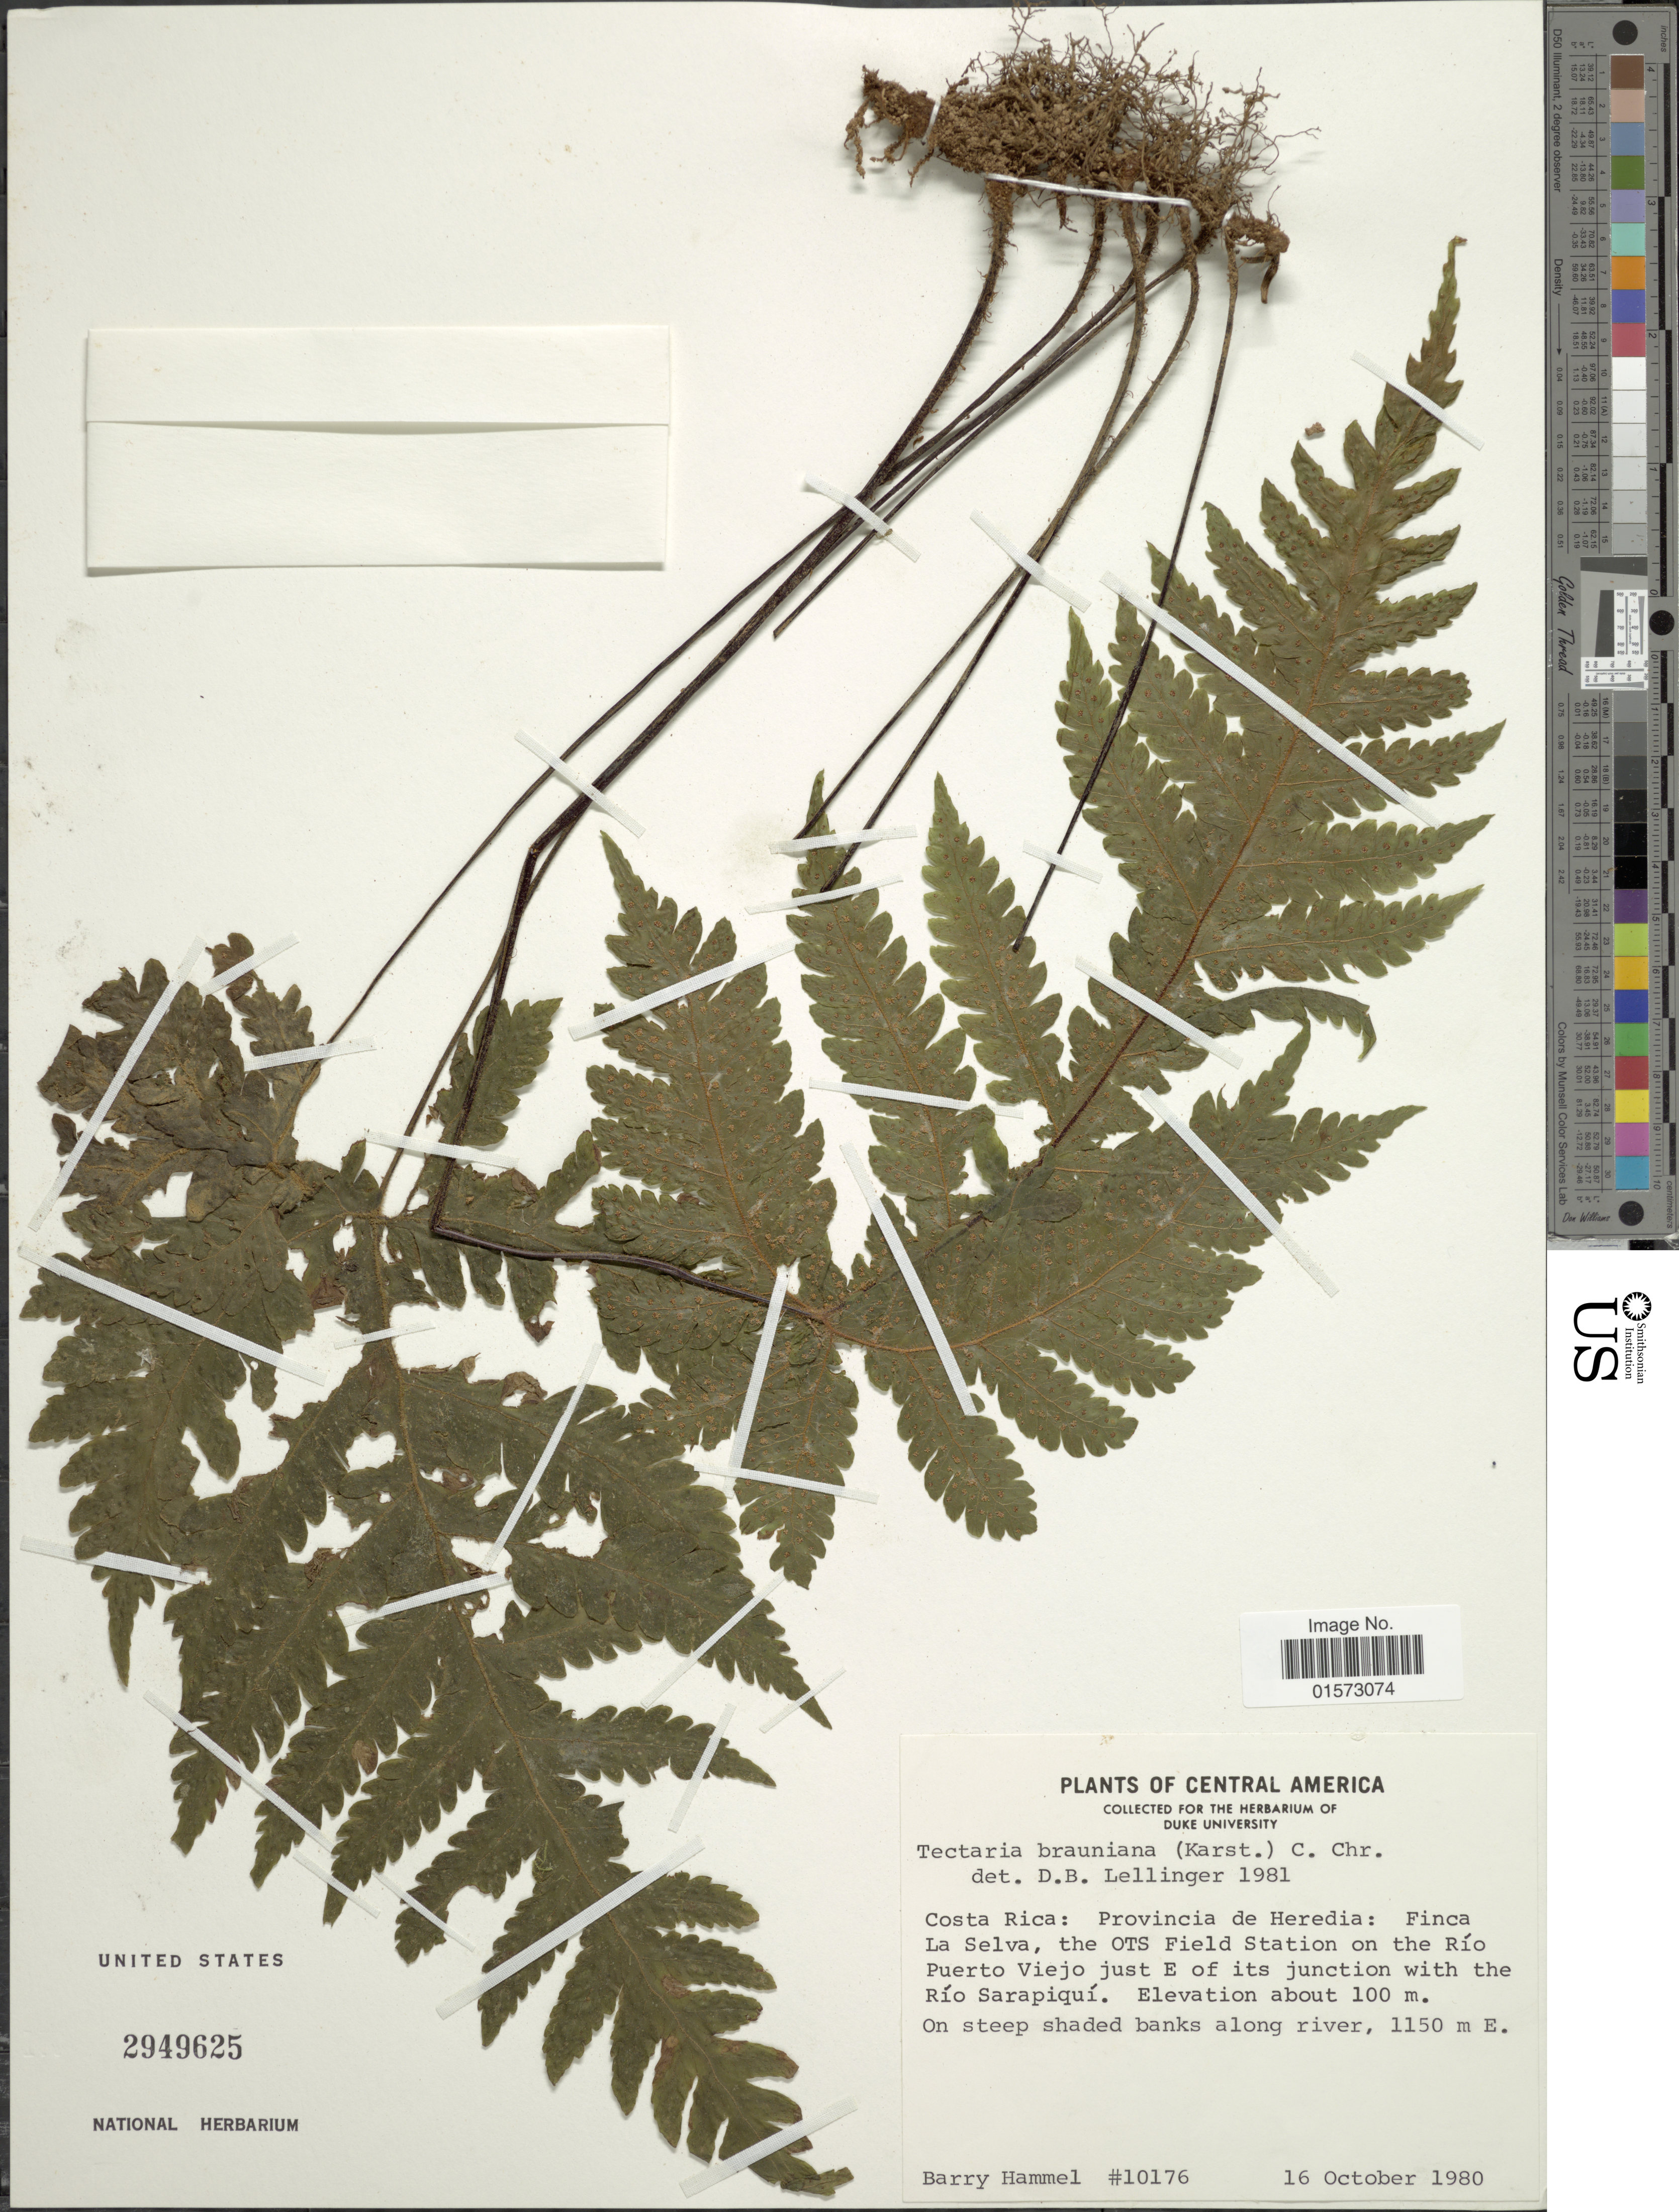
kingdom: Plantae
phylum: Tracheophyta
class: Polypodiopsida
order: Polypodiales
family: Tectariaceae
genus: Tectaria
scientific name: Tectaria brauniana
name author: (H. Karst.) C. Chr.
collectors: B. Hammel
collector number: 10176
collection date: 1980-10-16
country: Costa Rica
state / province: Heredia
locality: Finca La Selva, the OTS Field Station on the Río Puerto Viejo just E of its junction with the Río Sarapiquí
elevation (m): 100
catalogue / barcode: US 2949625